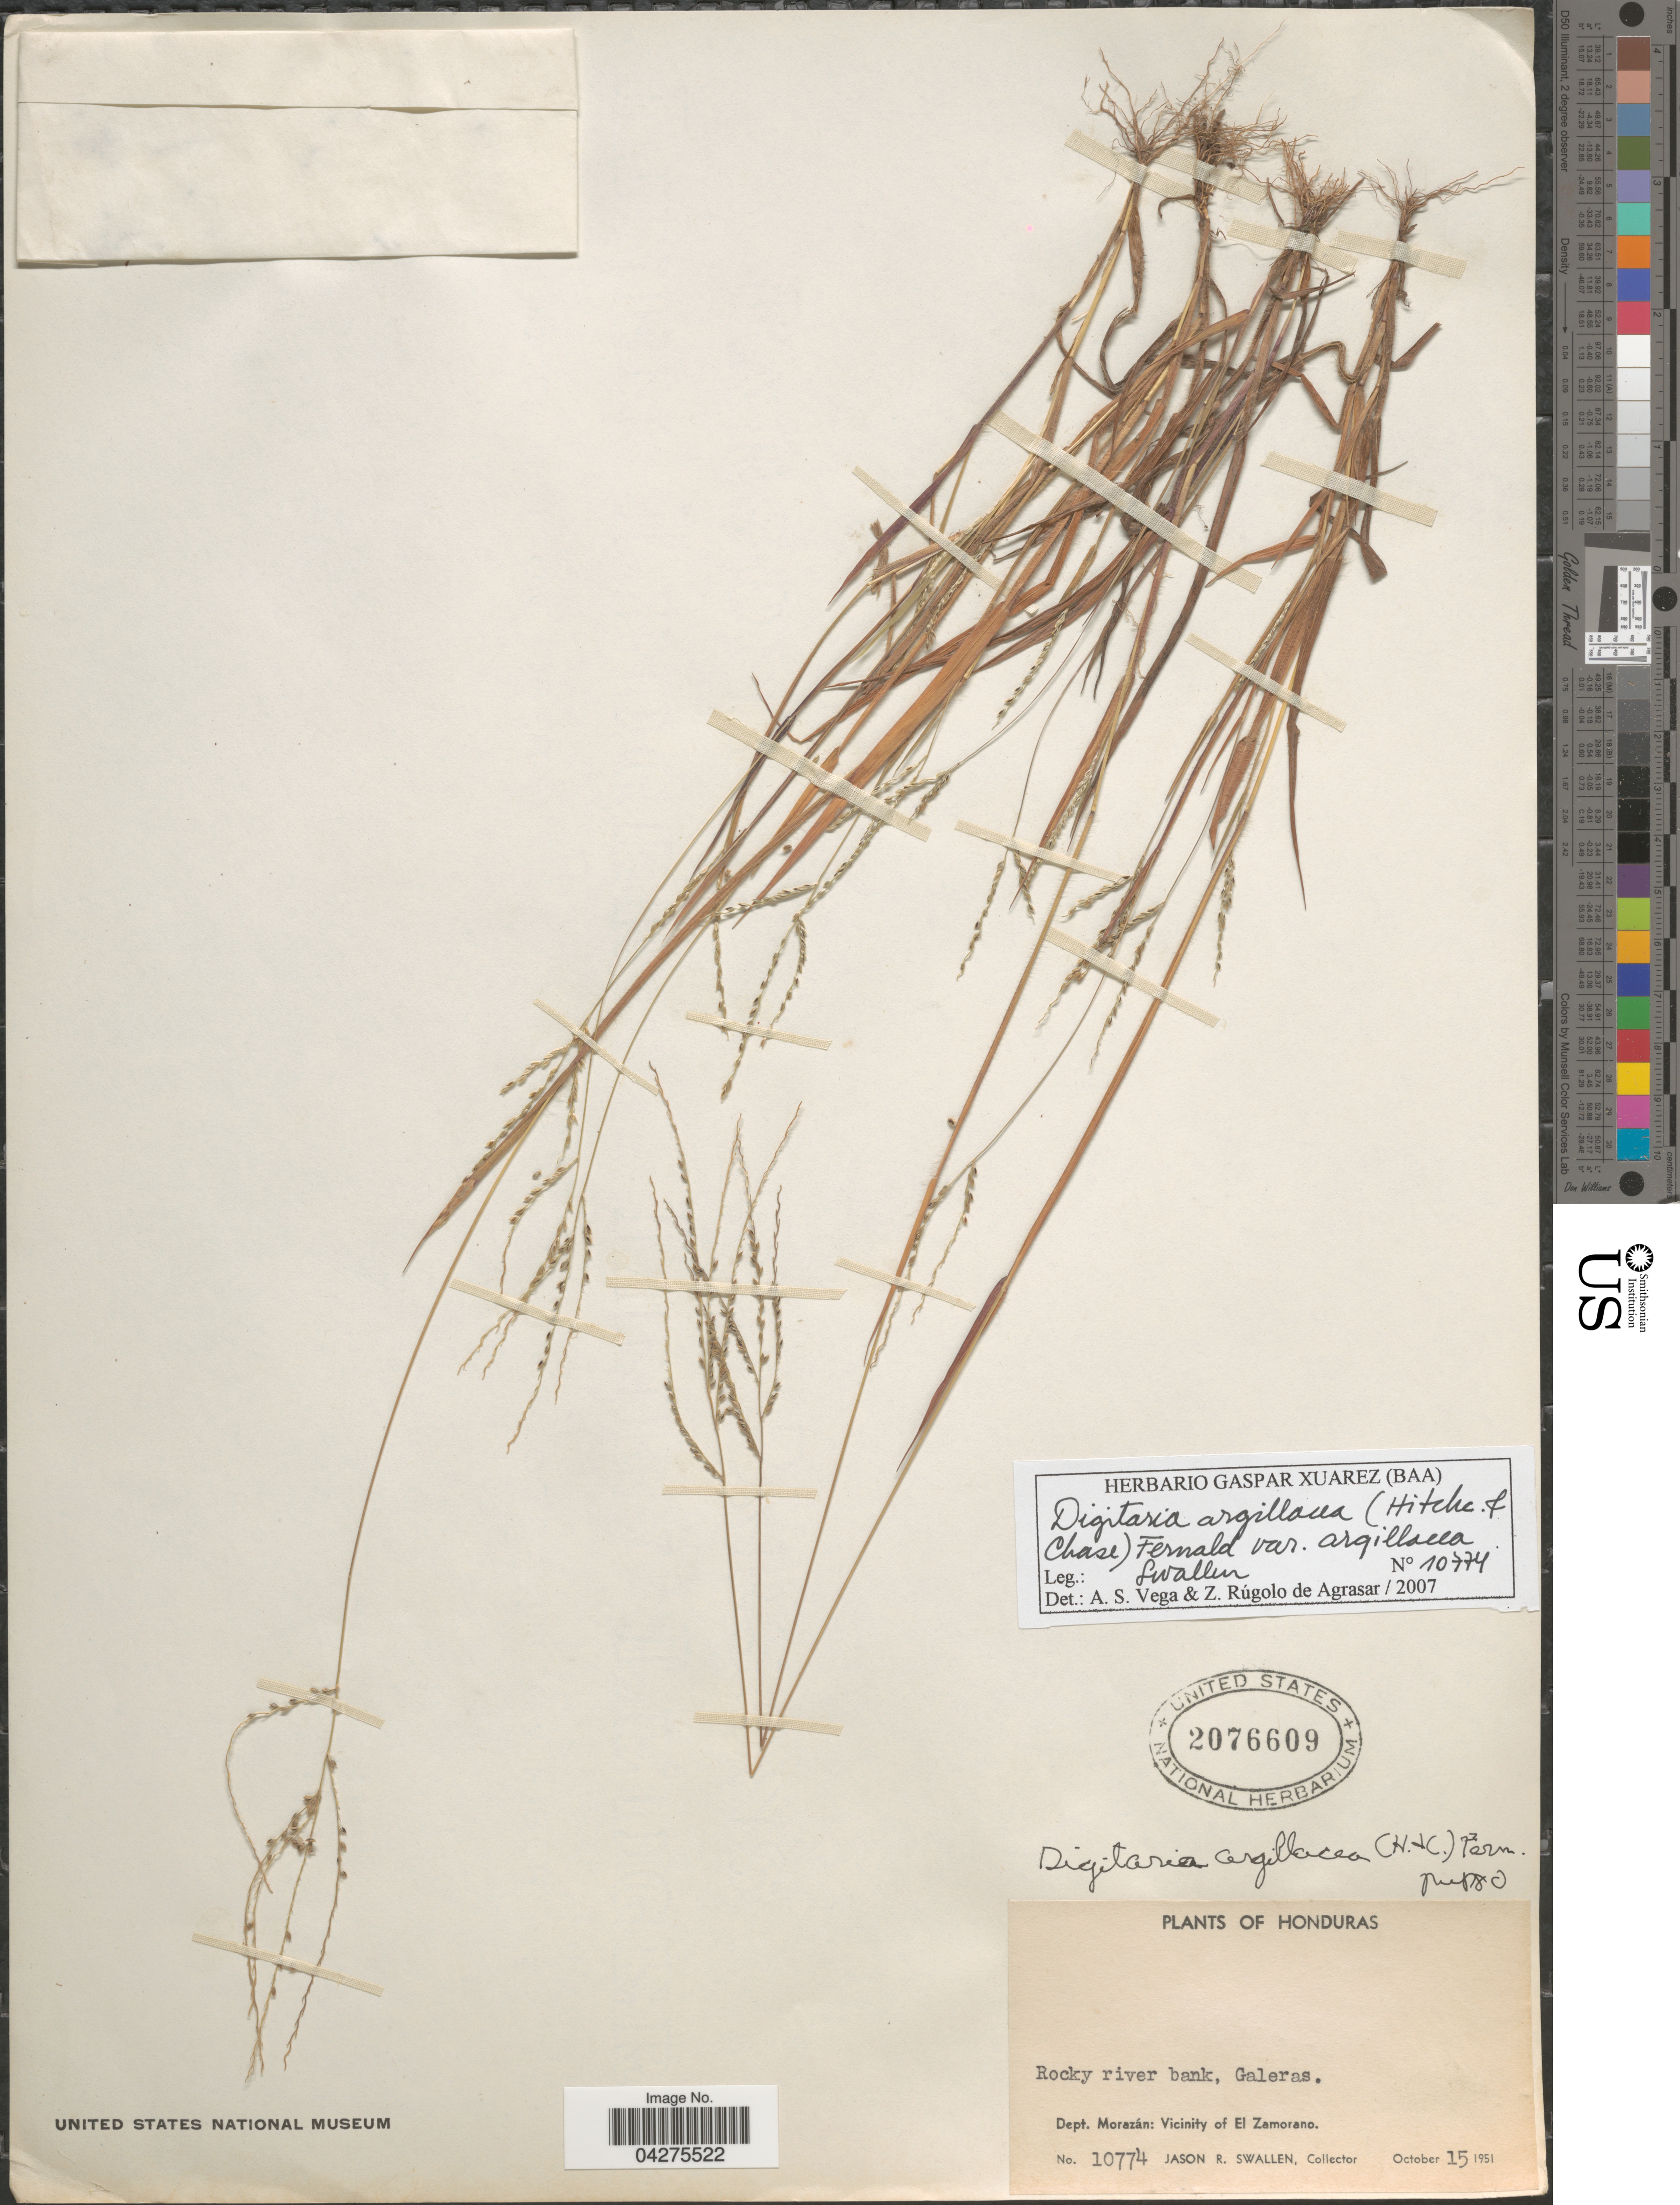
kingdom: Plantae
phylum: Tracheophyta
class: Liliopsida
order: Poales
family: Poaceae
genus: Digitaria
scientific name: Digitaria argillacea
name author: (Hitchc. & Chase) Fernald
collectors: J. R. Swallen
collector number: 10774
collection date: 1951-10-15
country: Honduras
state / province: Fco. Morazán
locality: Rocky river bank, Galeras. Dept. Morazán: Vicinity of El Zamorano.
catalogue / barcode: US 2076609